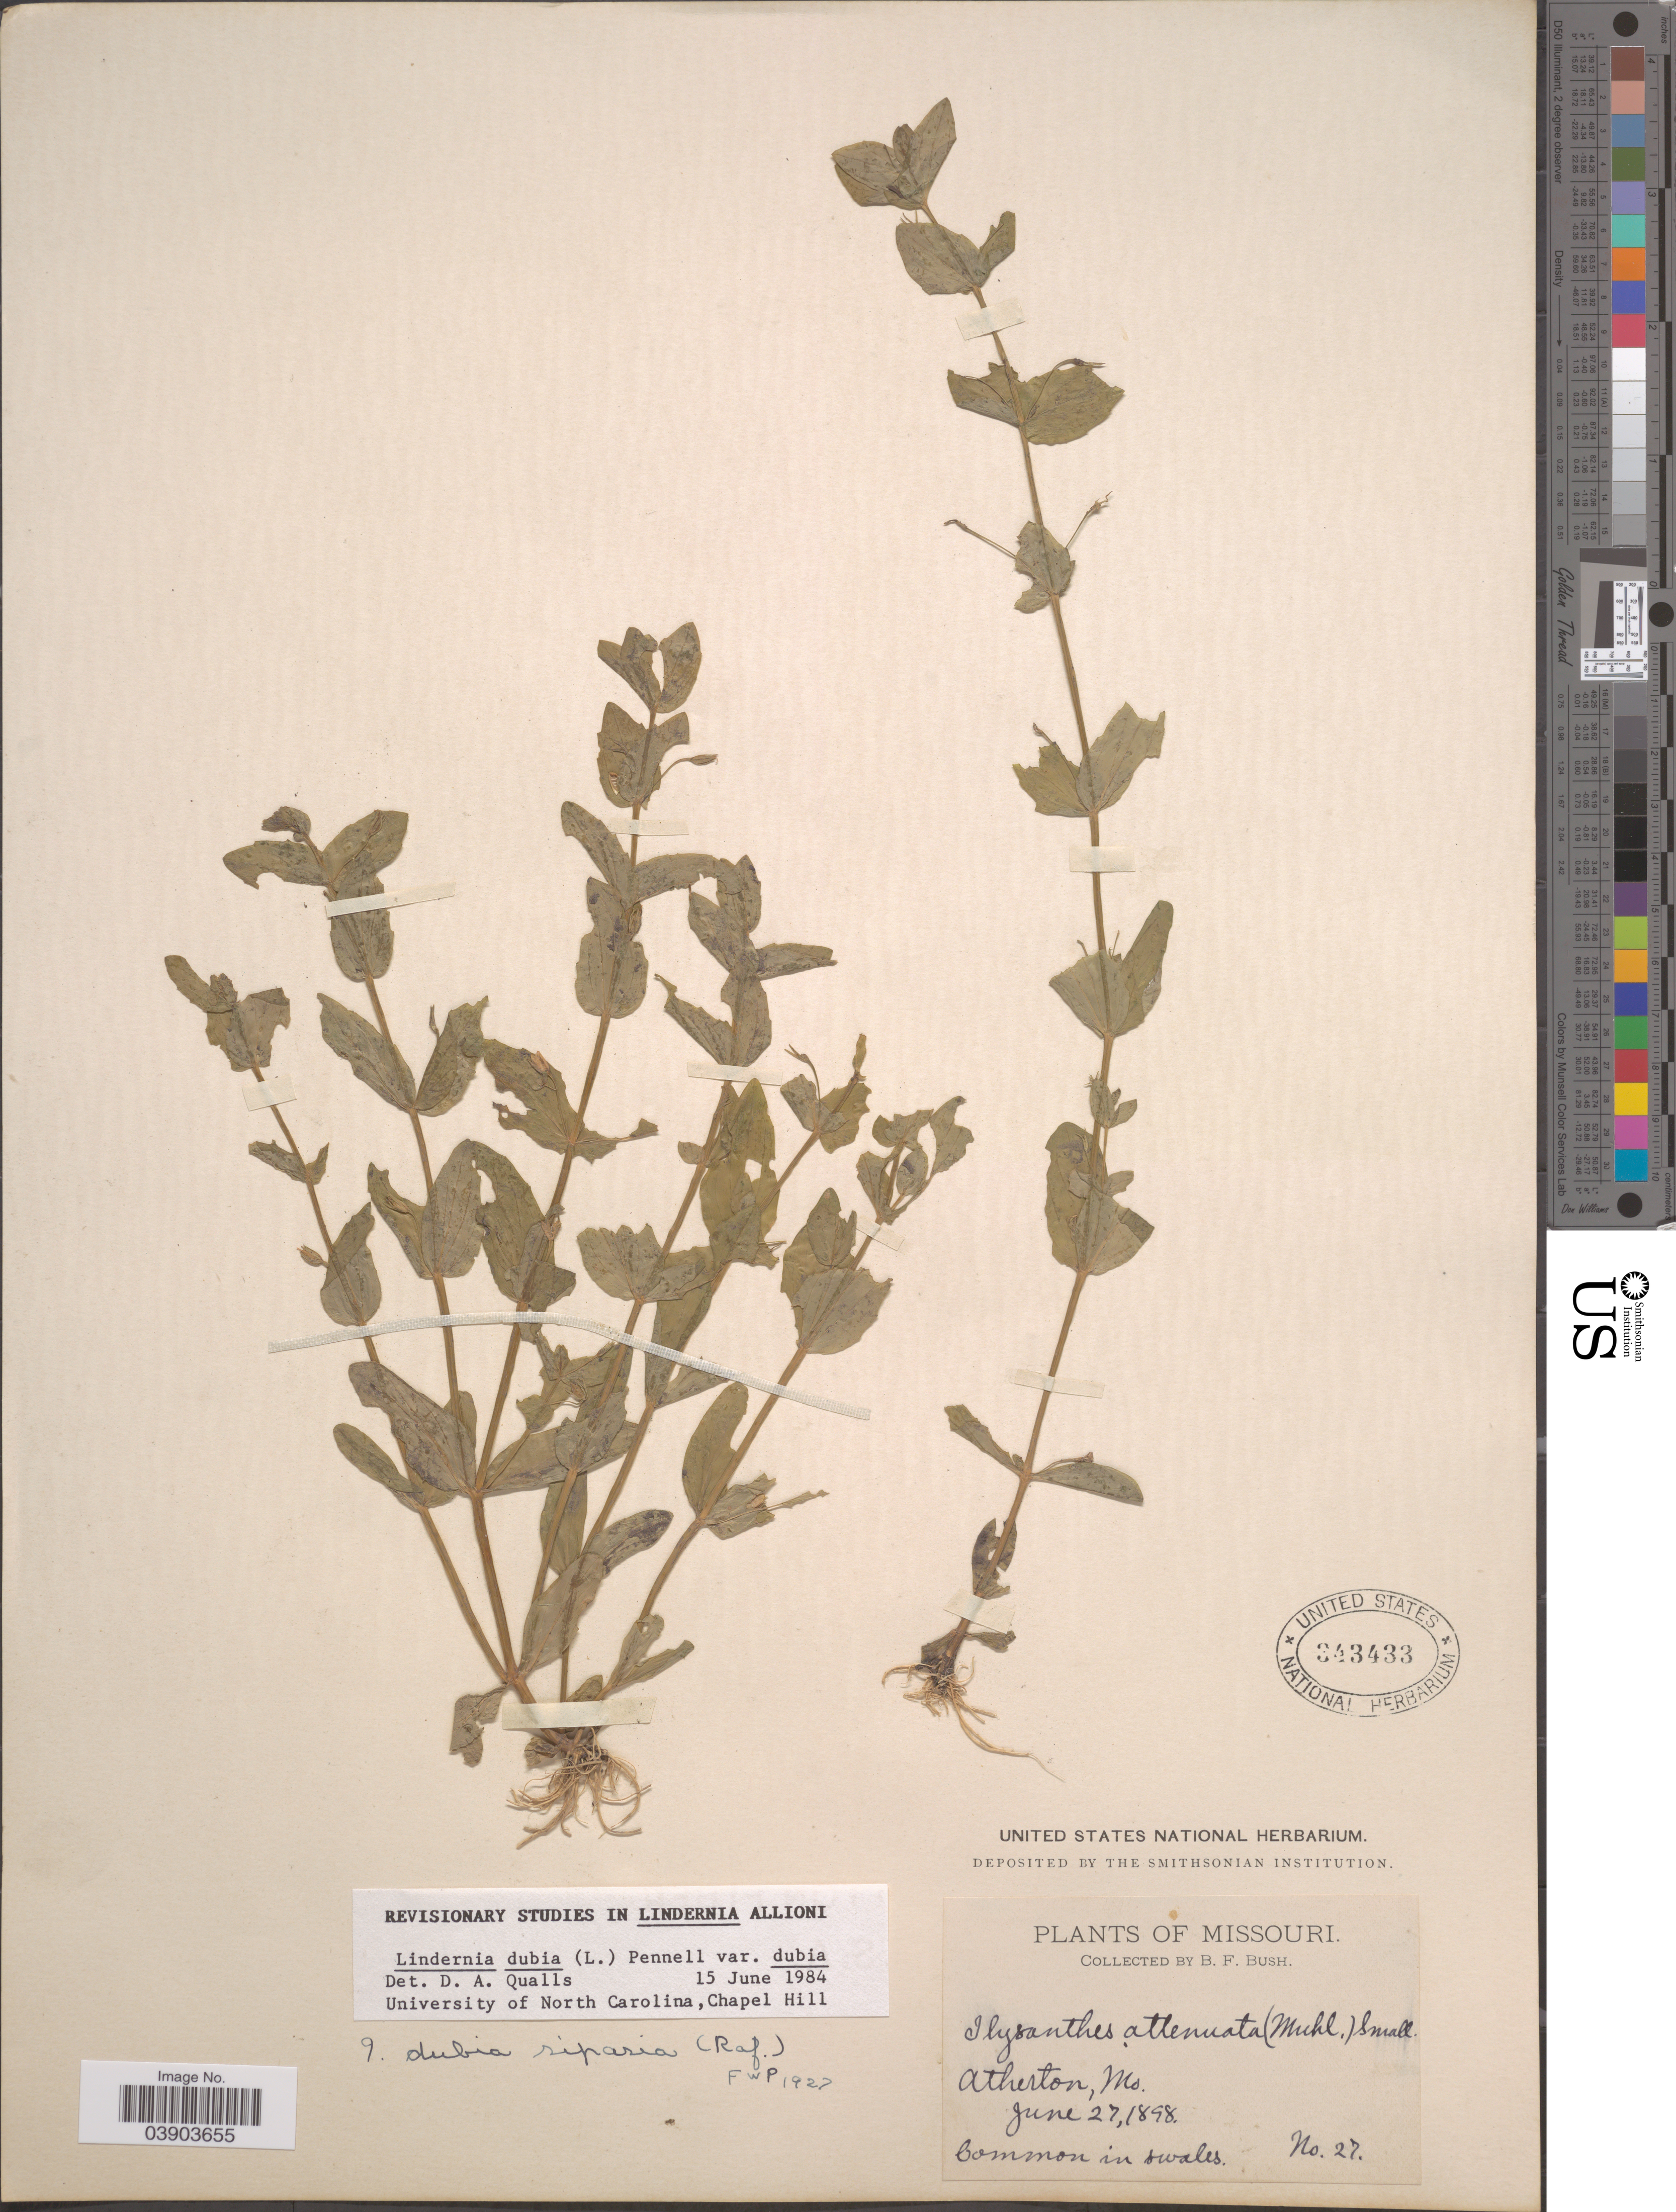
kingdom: Plantae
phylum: Tracheophyta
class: Magnoliopsida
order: Lamiales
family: Linderniaceae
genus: Lindernia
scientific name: Lindernia dubia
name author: (L.) Pennell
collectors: B. F. Bush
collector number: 27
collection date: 1898-06-27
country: United States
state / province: Missouri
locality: Atherton.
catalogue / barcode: US 343433